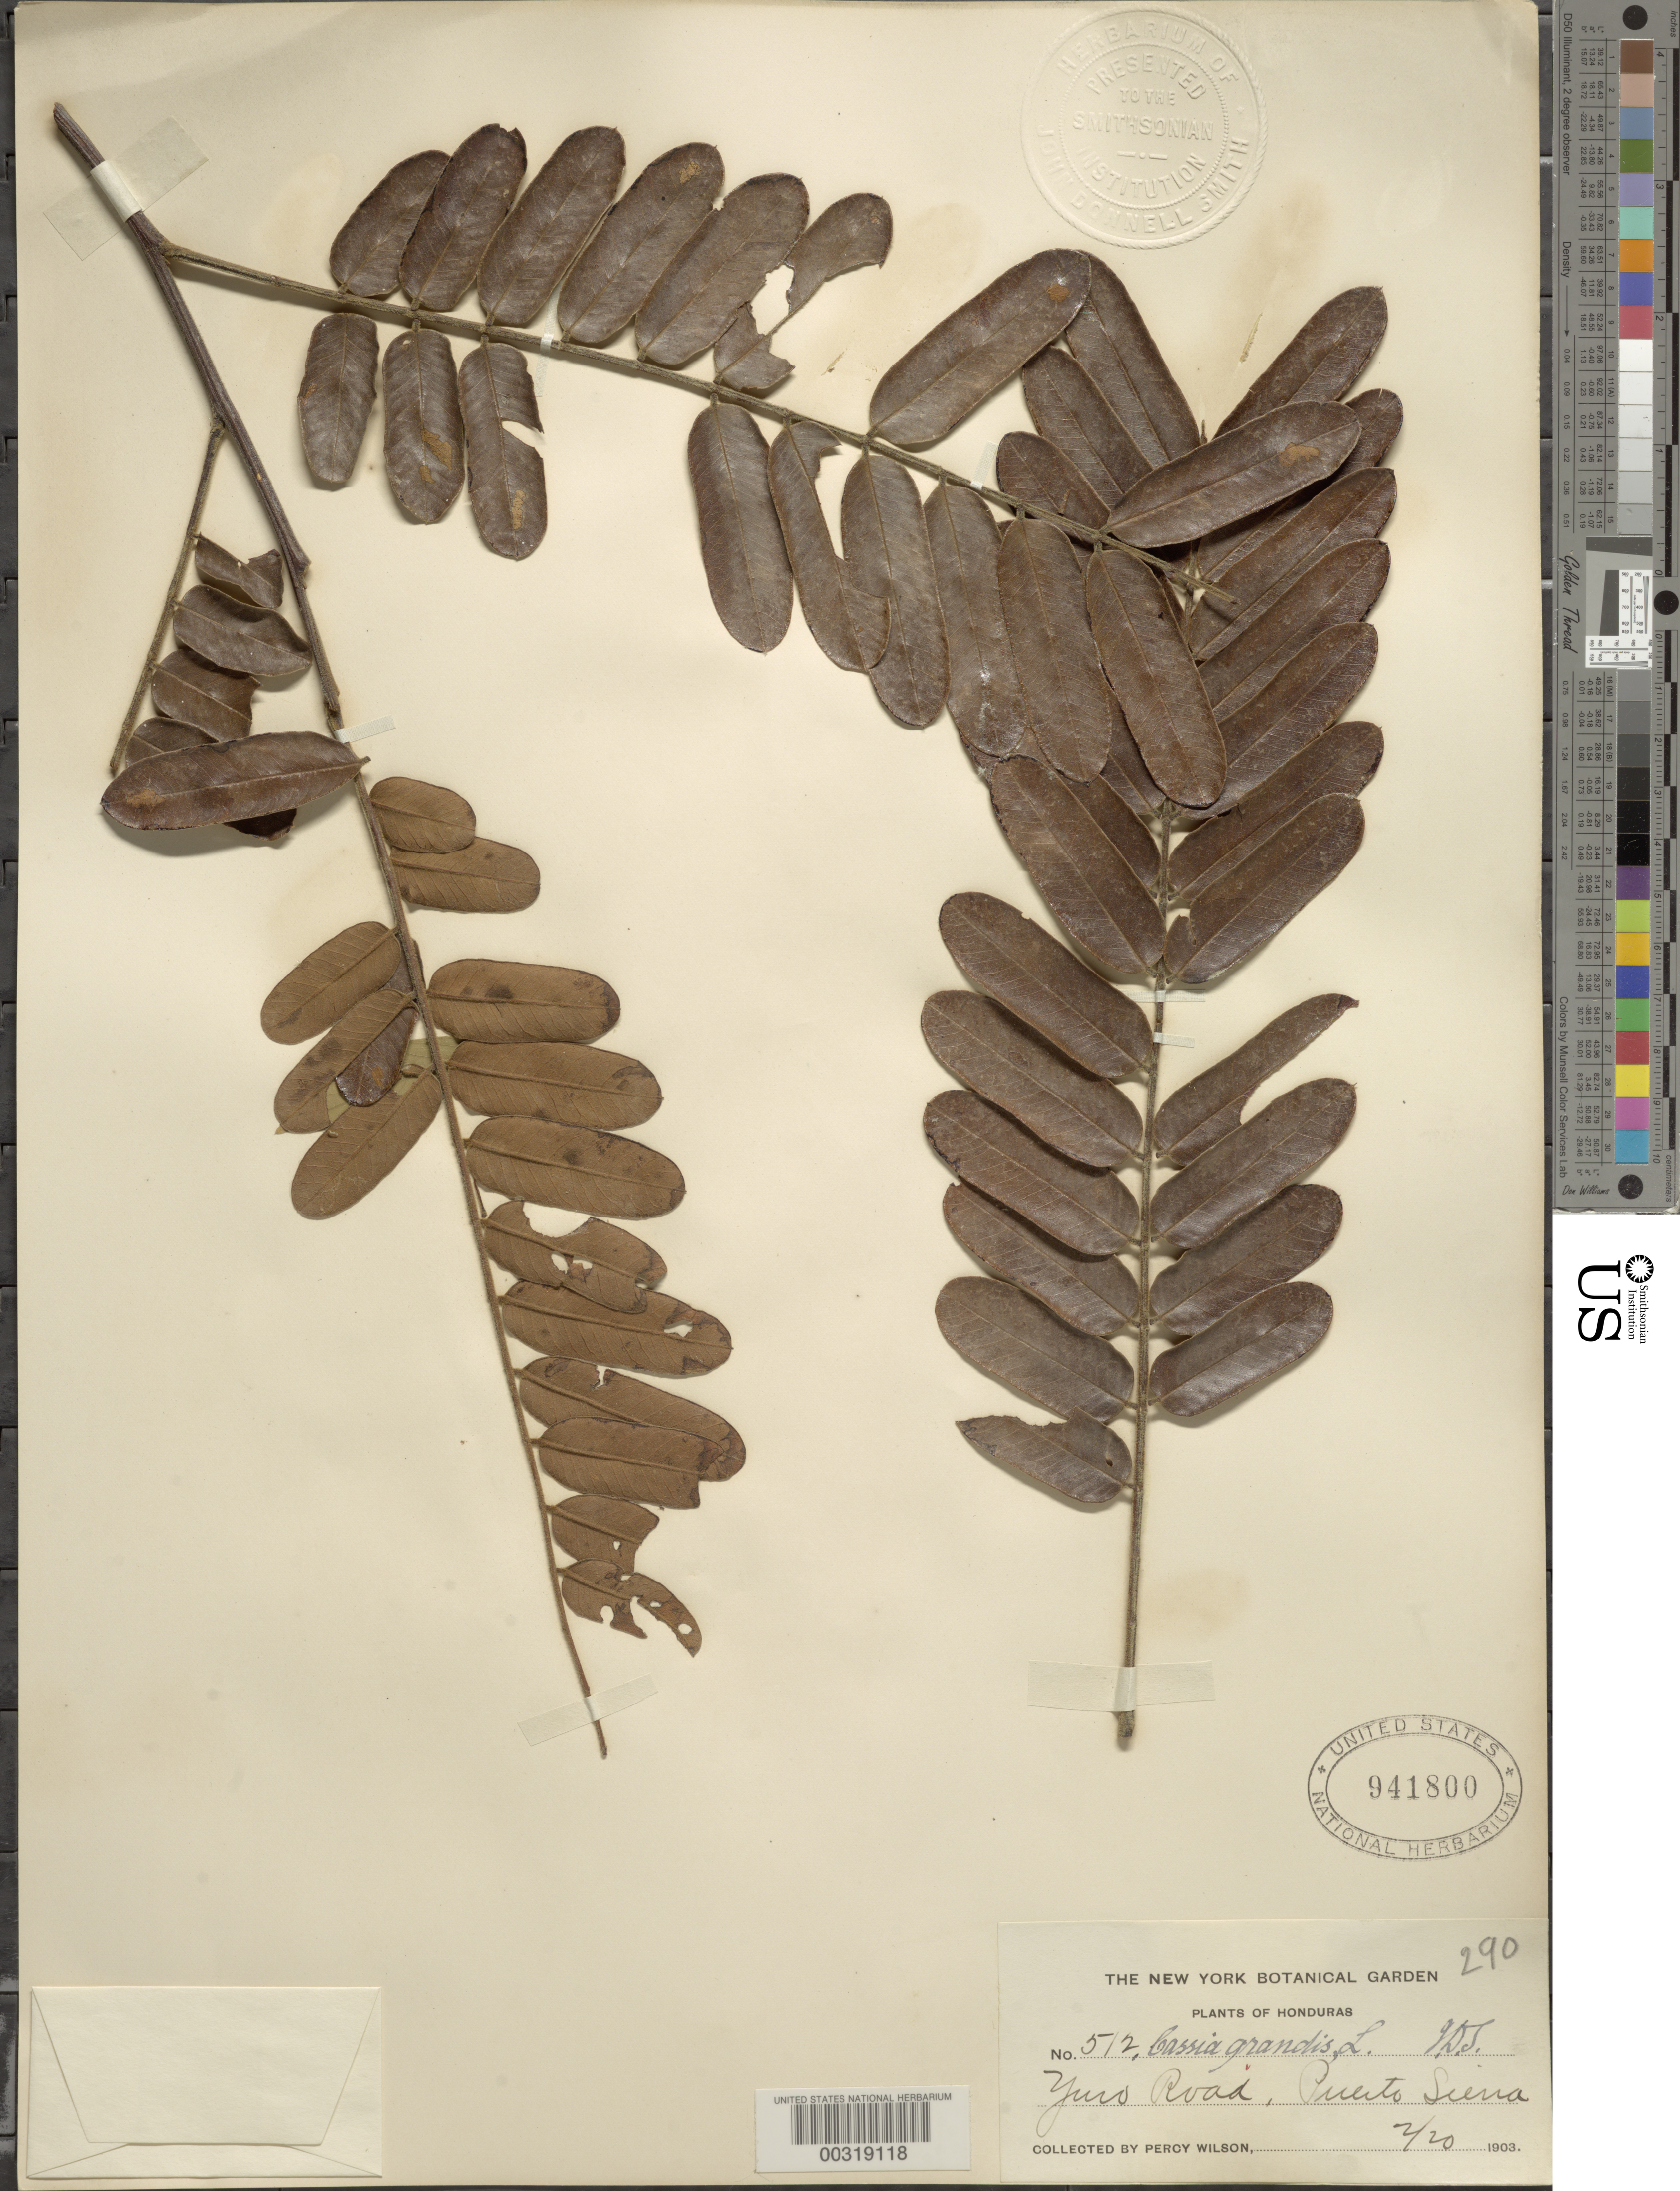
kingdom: Plantae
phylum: Tracheophyta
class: Magnoliopsida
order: Fabales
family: Fabaceae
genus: Cassia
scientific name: Cassia grandis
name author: L. f.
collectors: P. Wilson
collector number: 512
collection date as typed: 20 Feb 1903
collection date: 1903-02-20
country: Honduras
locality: Yuro road, puerto siena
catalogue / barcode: US 941800